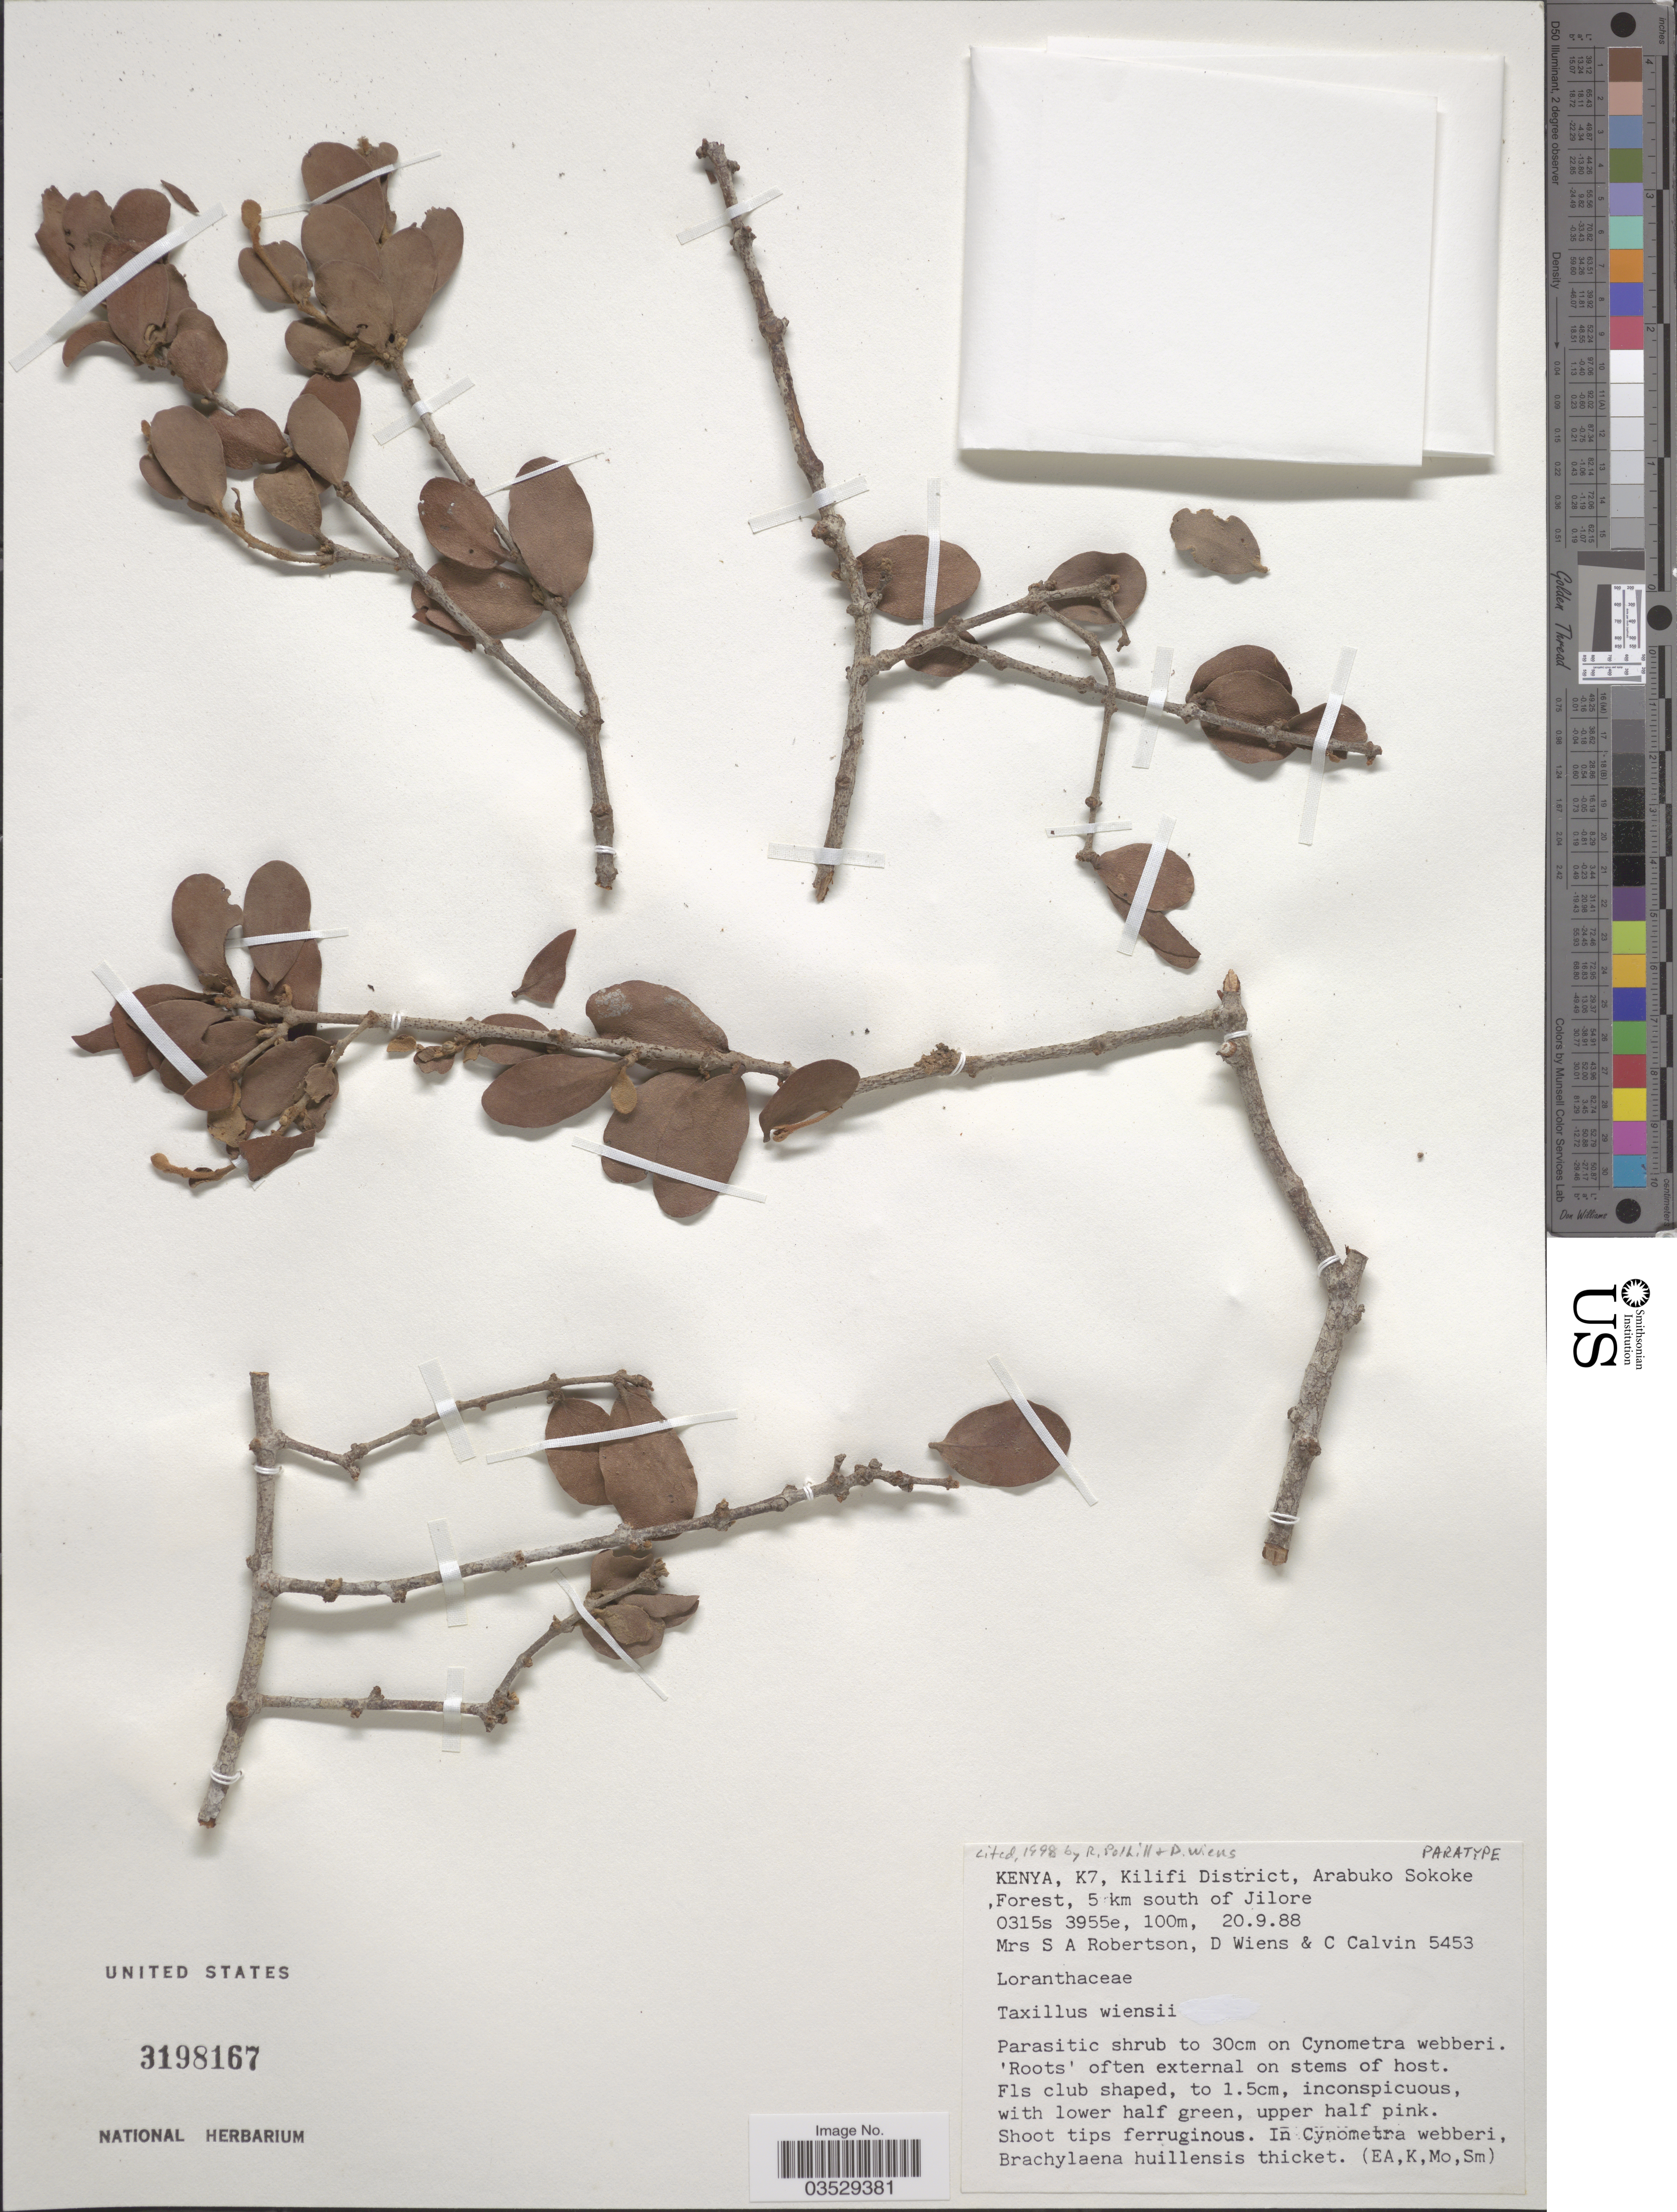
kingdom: Plantae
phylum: Tracheophyta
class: Magnoliopsida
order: Santalales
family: Loranthaceae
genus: Taxillus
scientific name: Taxillus wiensii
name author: Balle ex Polhill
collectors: S. Robertson, D. Wiens & C. Calvin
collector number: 5453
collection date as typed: Transcribed d/m/y: 20/9/88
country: Kenya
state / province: Kilifi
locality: K7, Kilifi District, Arabuko Sokoke Forest, 5 km south of Jilore.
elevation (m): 100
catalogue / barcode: US 3198167